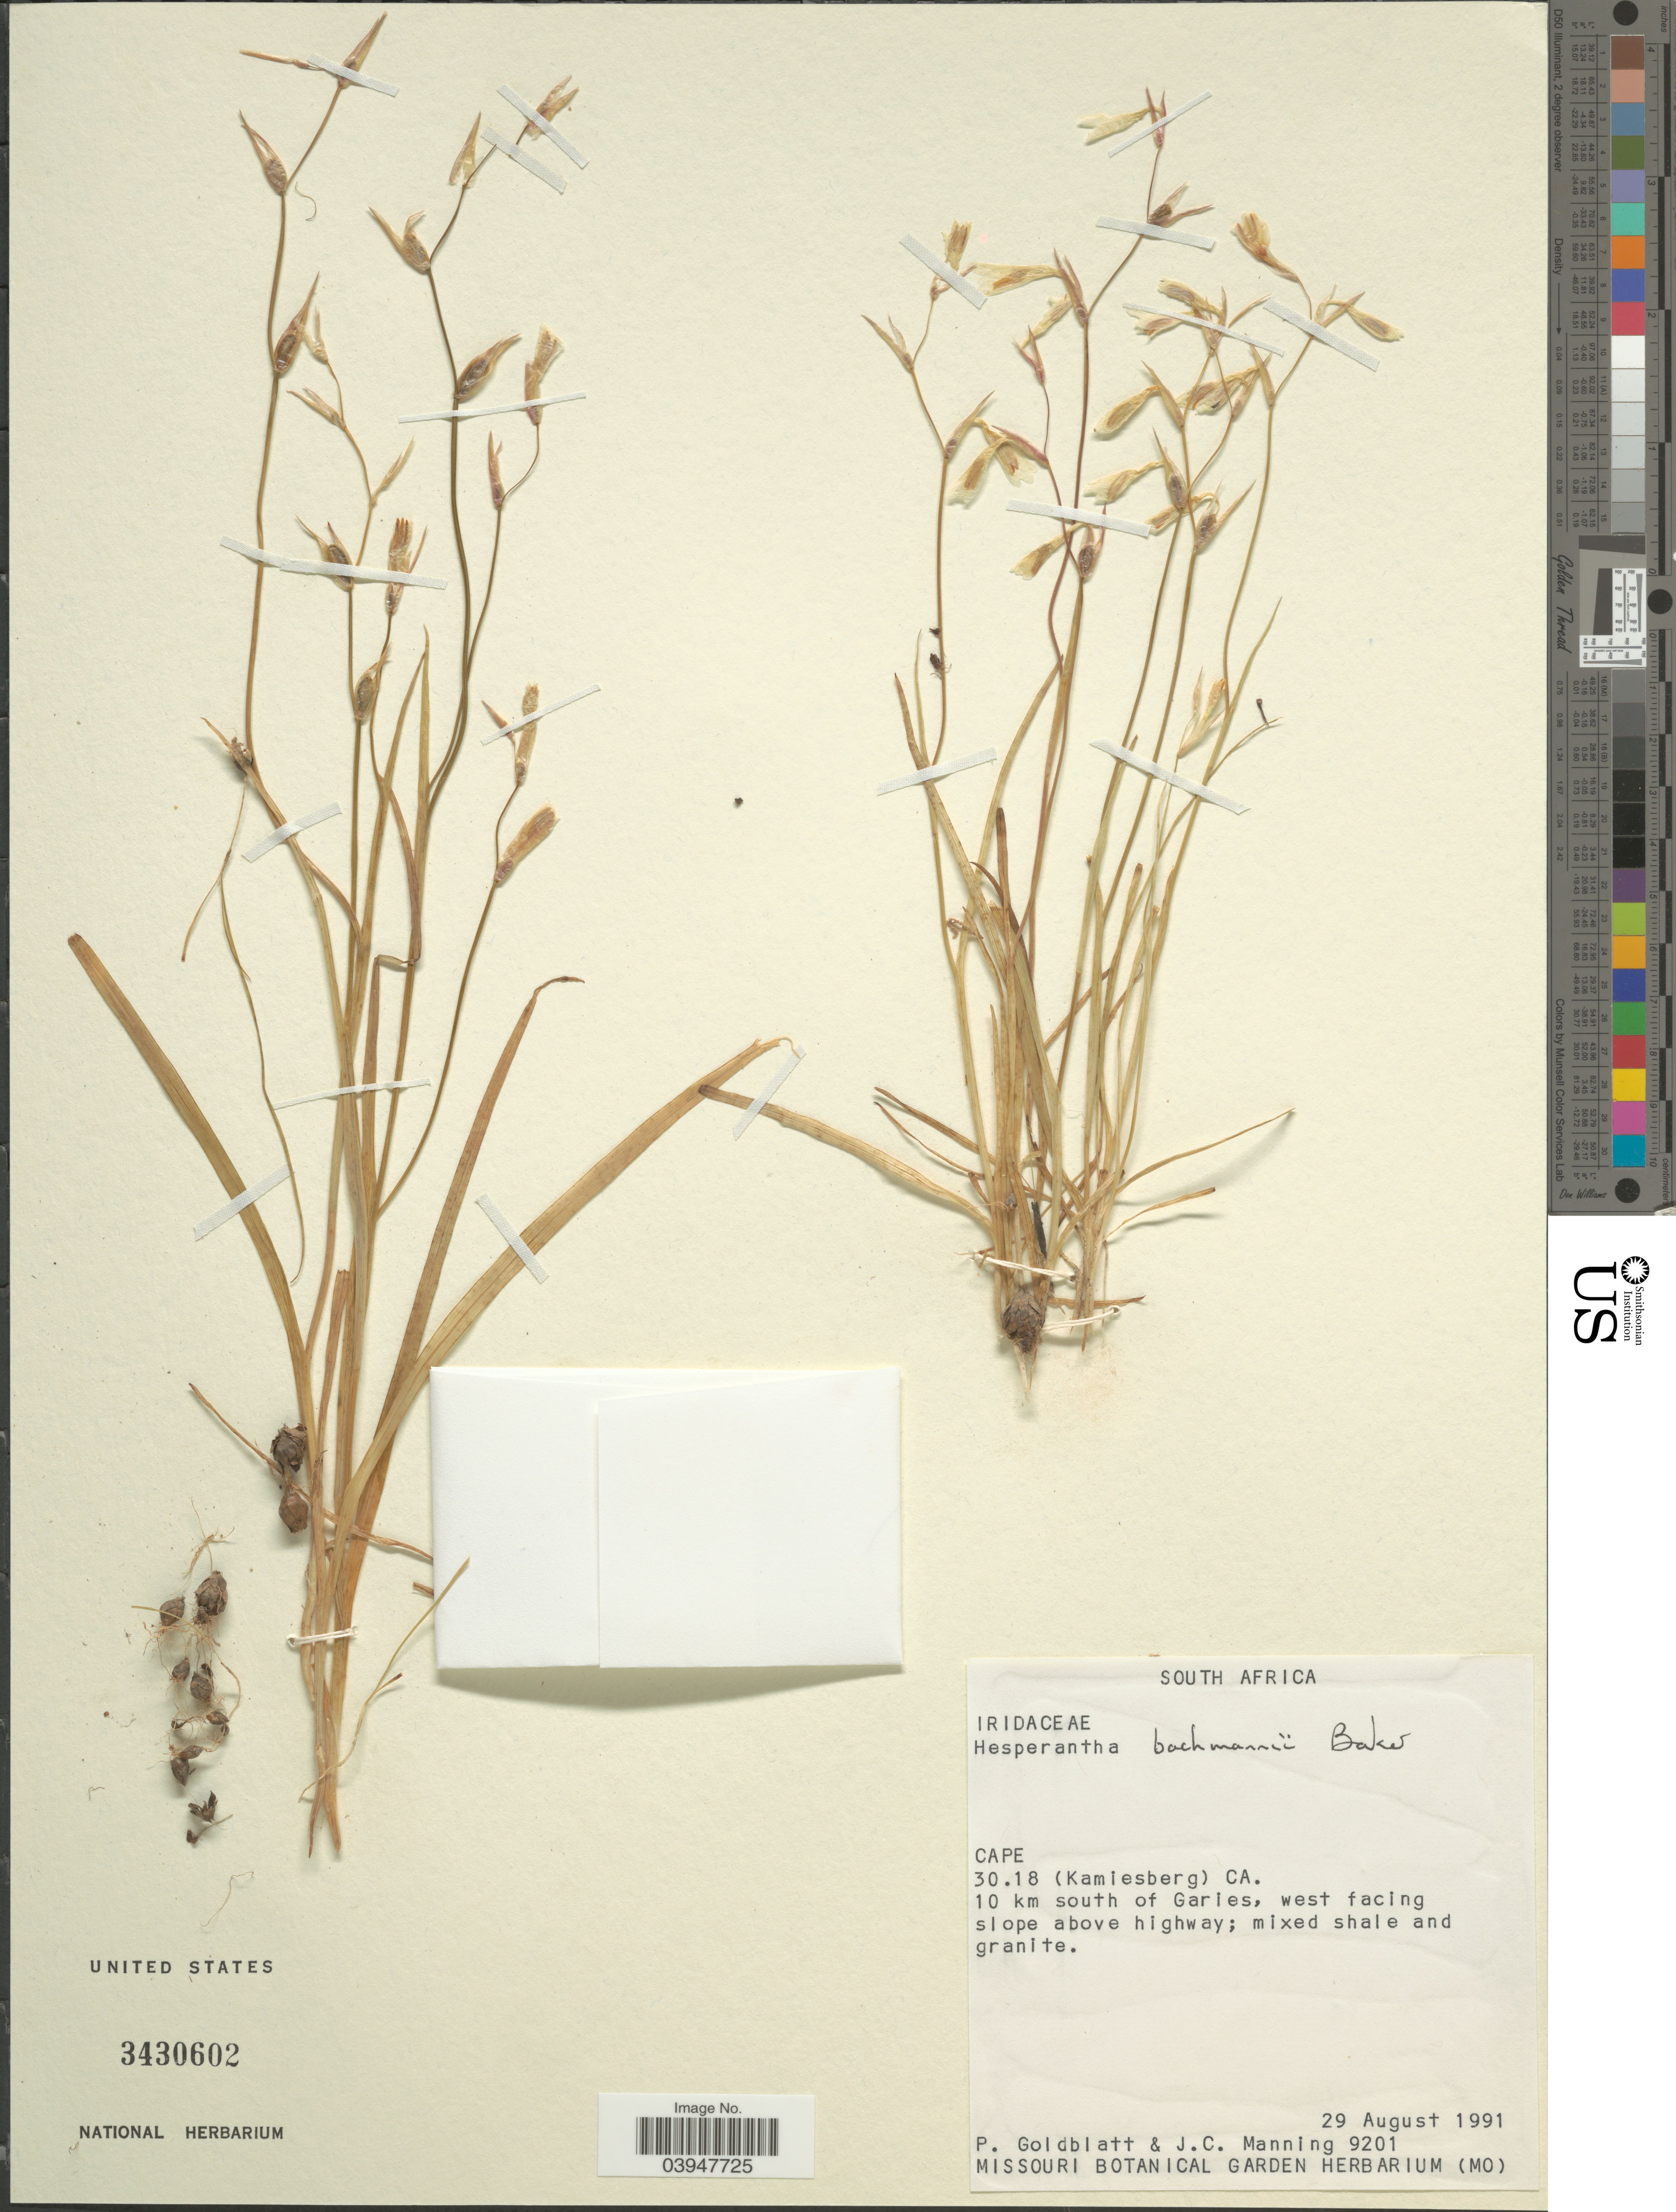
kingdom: Plantae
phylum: Tracheophyta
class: Liliopsida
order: Asparagales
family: Iridaceae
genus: Hesperantha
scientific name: Hesperantha bachmannii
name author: Baker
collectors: P. Goldblatt & J. C. Manning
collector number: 9201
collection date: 1991-08-29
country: South Africa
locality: Cape. 30.18 (Kamiesberg) CA. 10 km south of Garies, west facing slope above highway.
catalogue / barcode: US 3430602